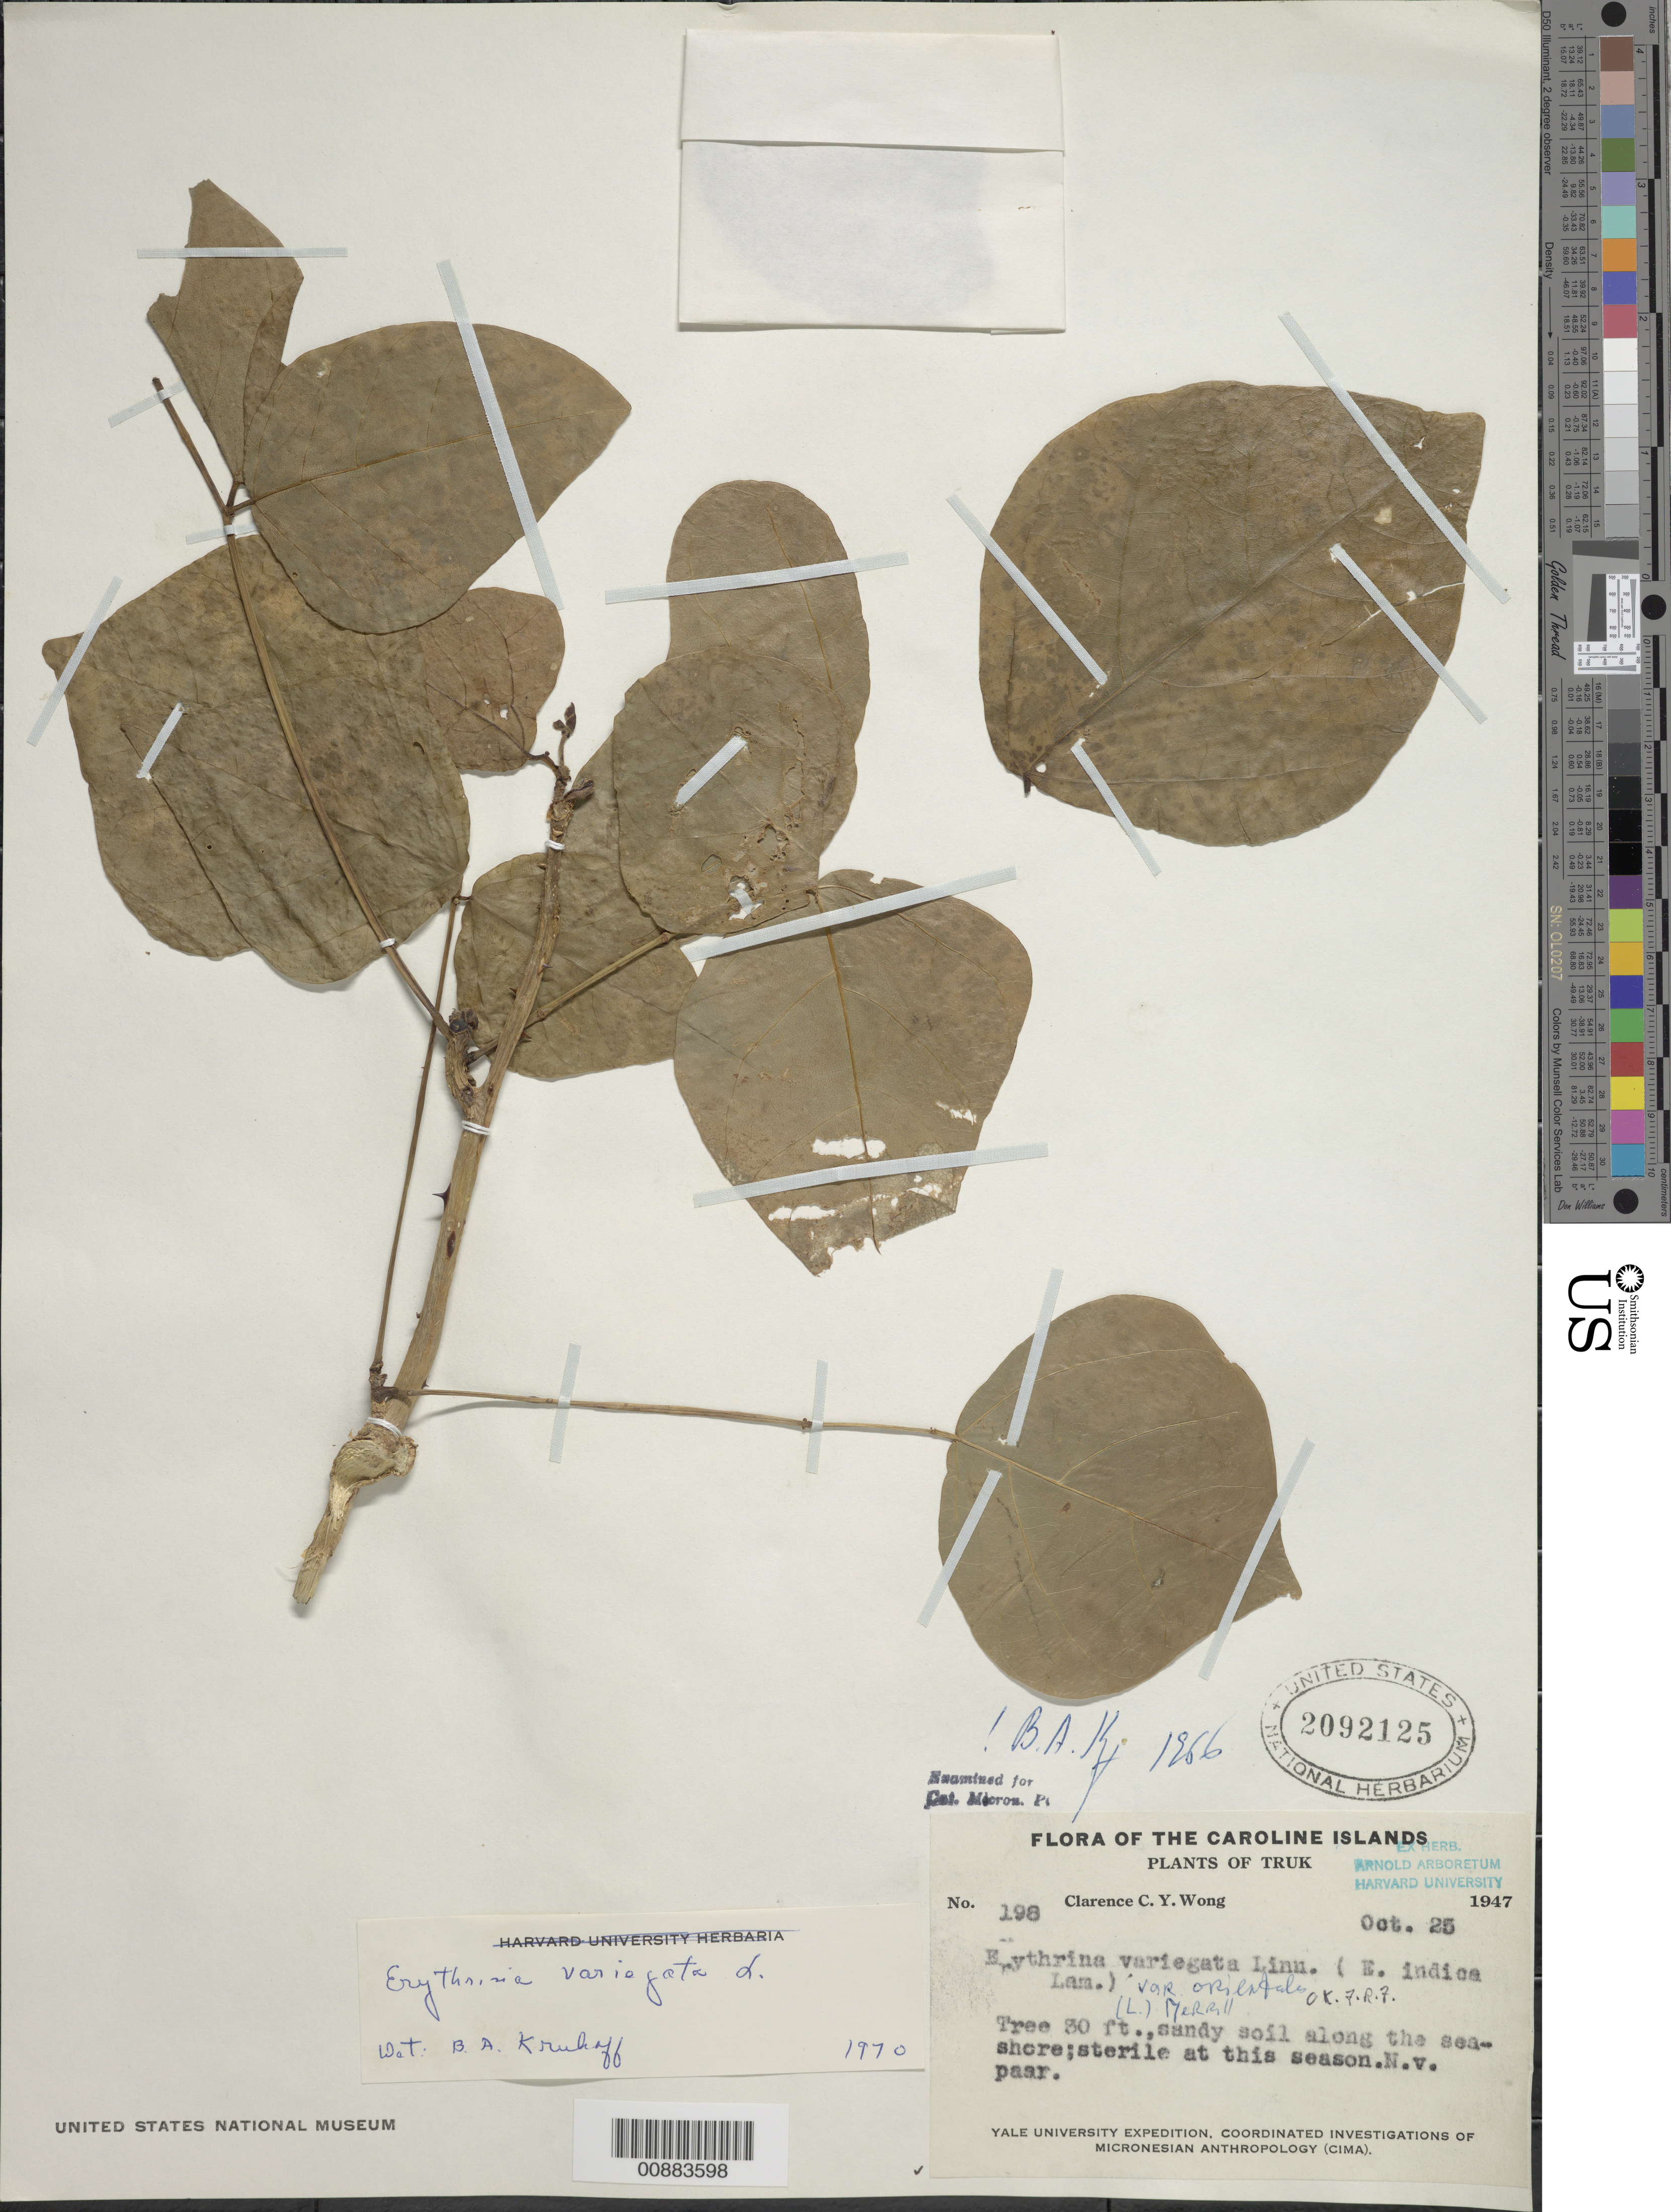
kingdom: Plantae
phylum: Tracheophyta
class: Magnoliopsida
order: Fabales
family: Fabaceae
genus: Erythrina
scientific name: Erythrina variegata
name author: L.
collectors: C. Wong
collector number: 198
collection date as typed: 25 Oct 1947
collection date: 1947-10-25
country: Micronesia, Federated States of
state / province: Truk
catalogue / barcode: US 2092125